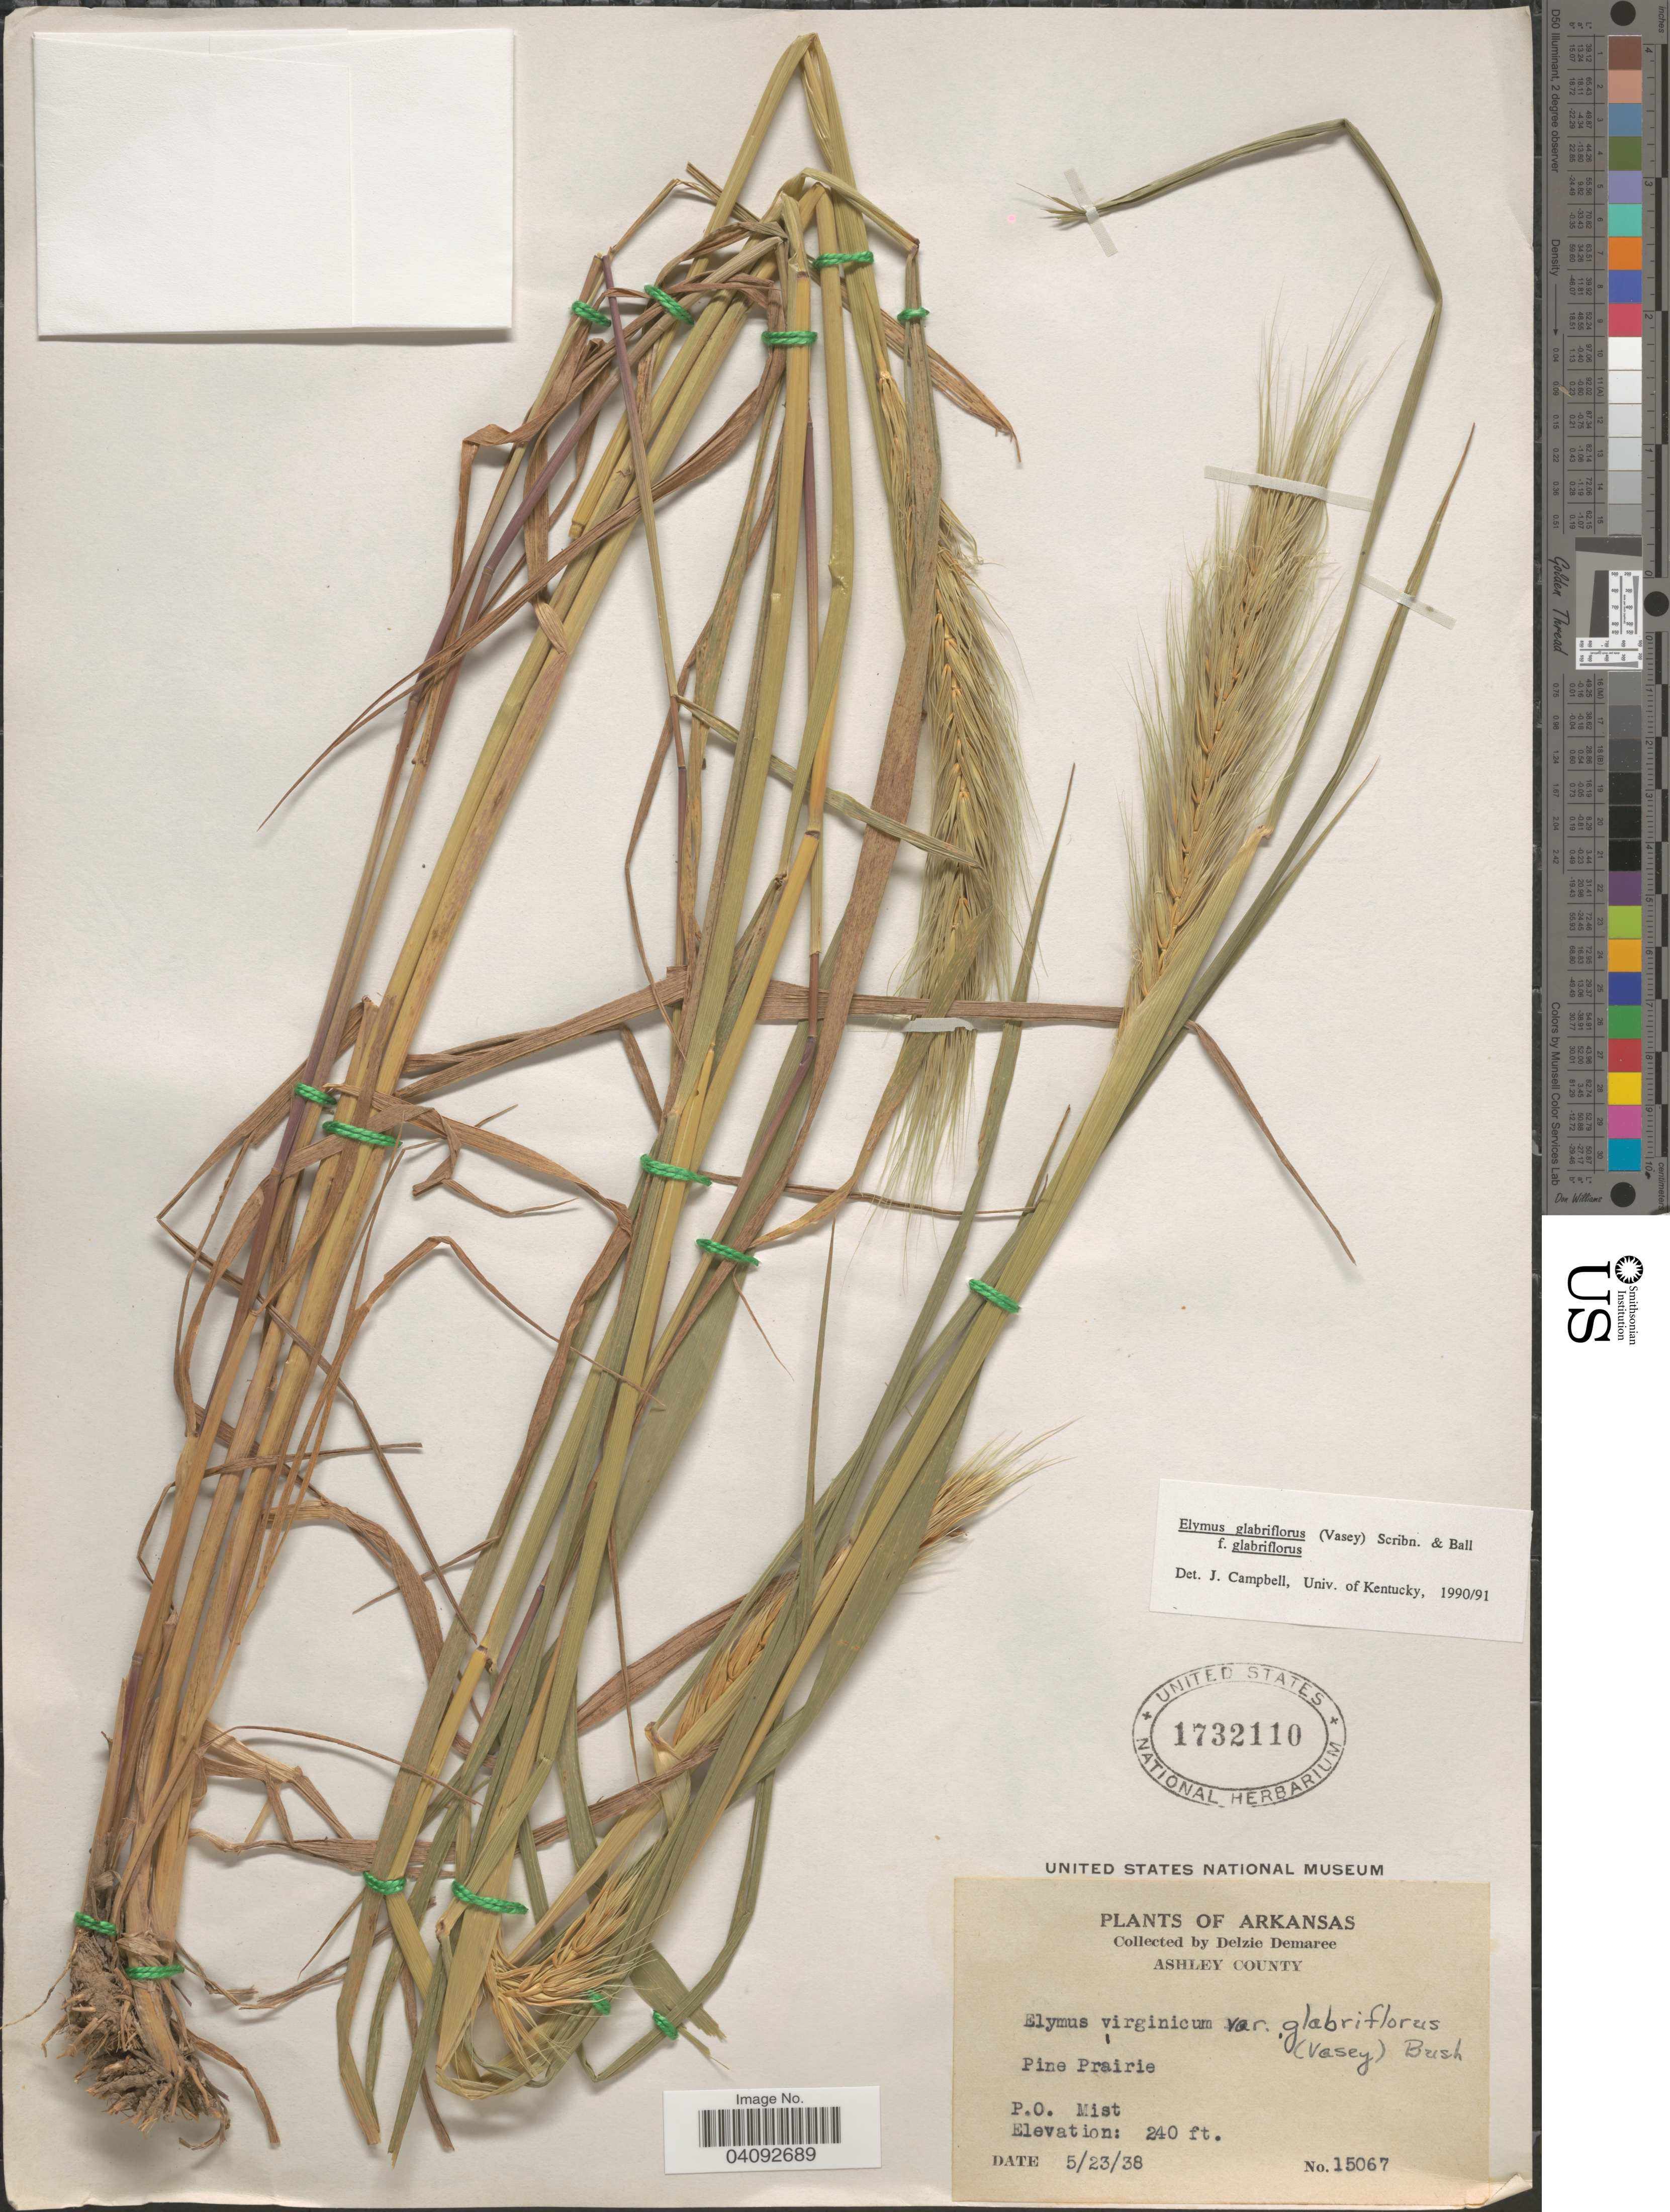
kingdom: Plantae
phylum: Tracheophyta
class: Liliopsida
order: Poales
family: Poaceae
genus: Elymus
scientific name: Elymus glabriflorus var. glabriflorus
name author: (Vasey ex L.H. Dewey) Scribn. & C.R. Ball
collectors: D. Demaree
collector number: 15067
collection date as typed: Transcribed d/m/y: 23/5/38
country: United States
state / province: Arkansas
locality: Ashley County. Pine Prairie. P.O. Mist.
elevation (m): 73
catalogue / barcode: US 1732110